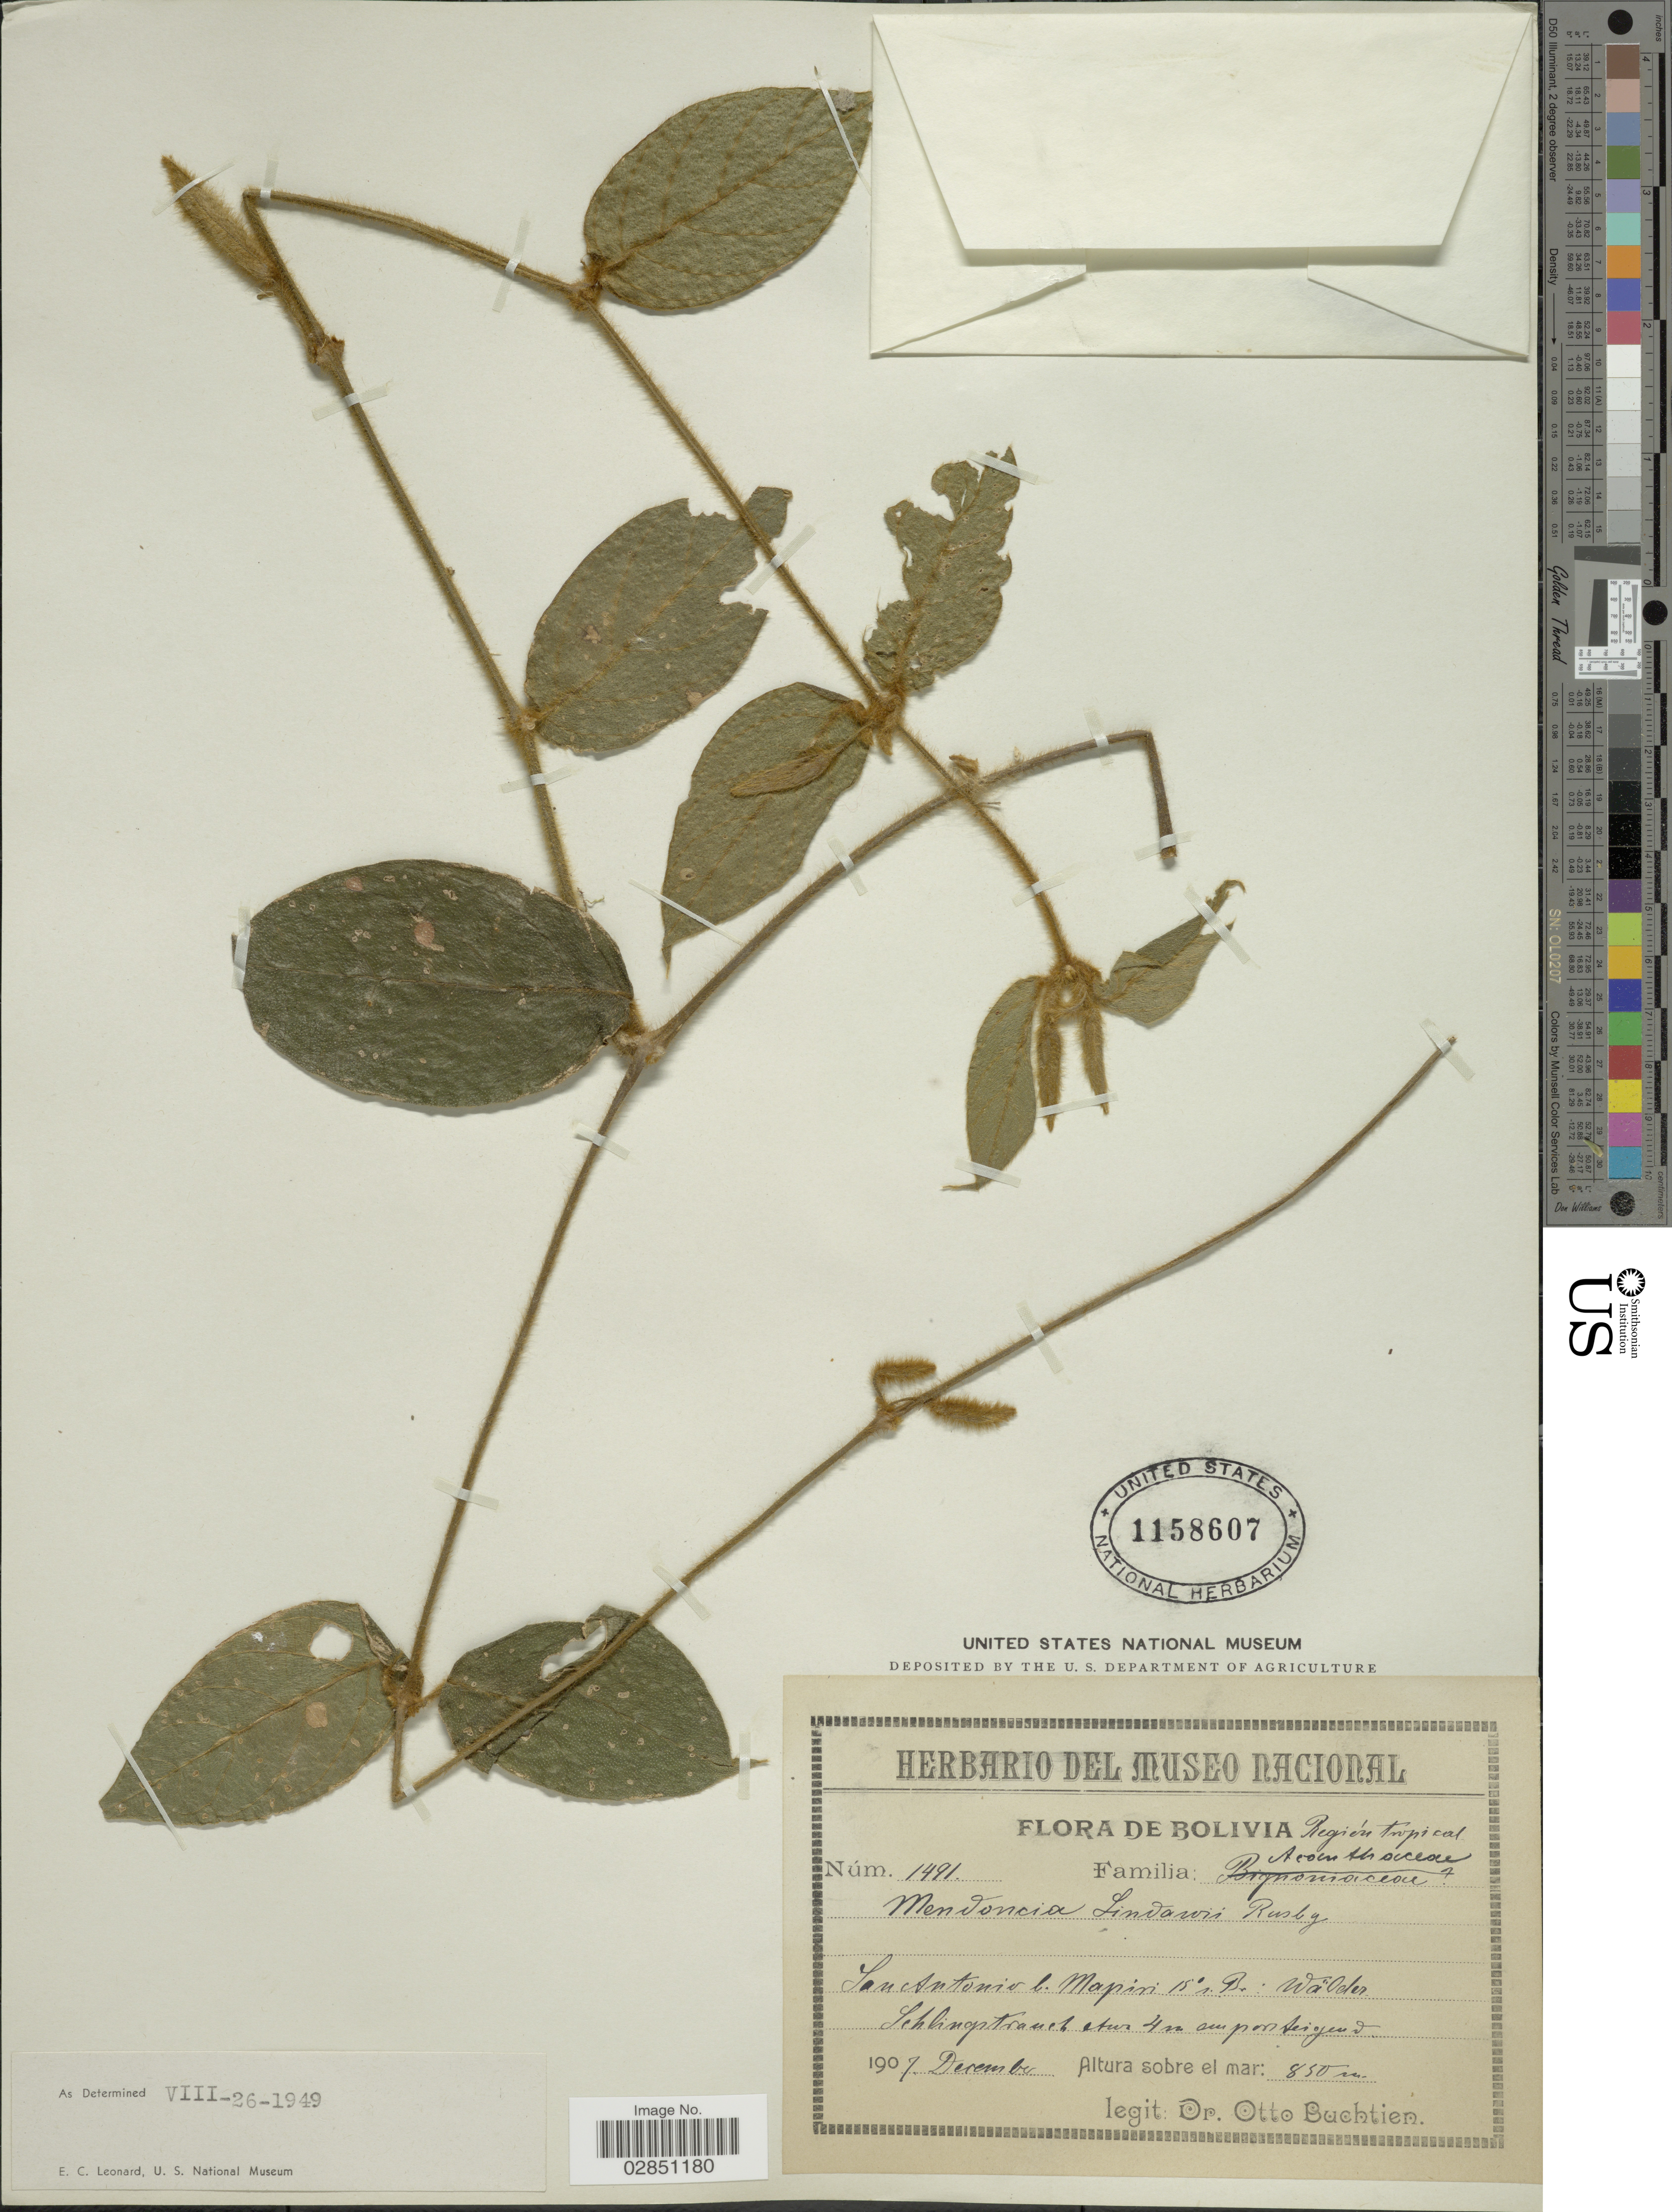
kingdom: Plantae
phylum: Tracheophyta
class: Magnoliopsida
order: Lamiales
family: Acanthaceae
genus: Mendoncia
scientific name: Mendoncia lindavii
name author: Rusby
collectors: O. Buchtien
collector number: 1491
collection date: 1907-12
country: Bolivia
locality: San Antonio b. Mapiri 15° n. Br.: Wälden.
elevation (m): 850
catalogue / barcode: US 1158607